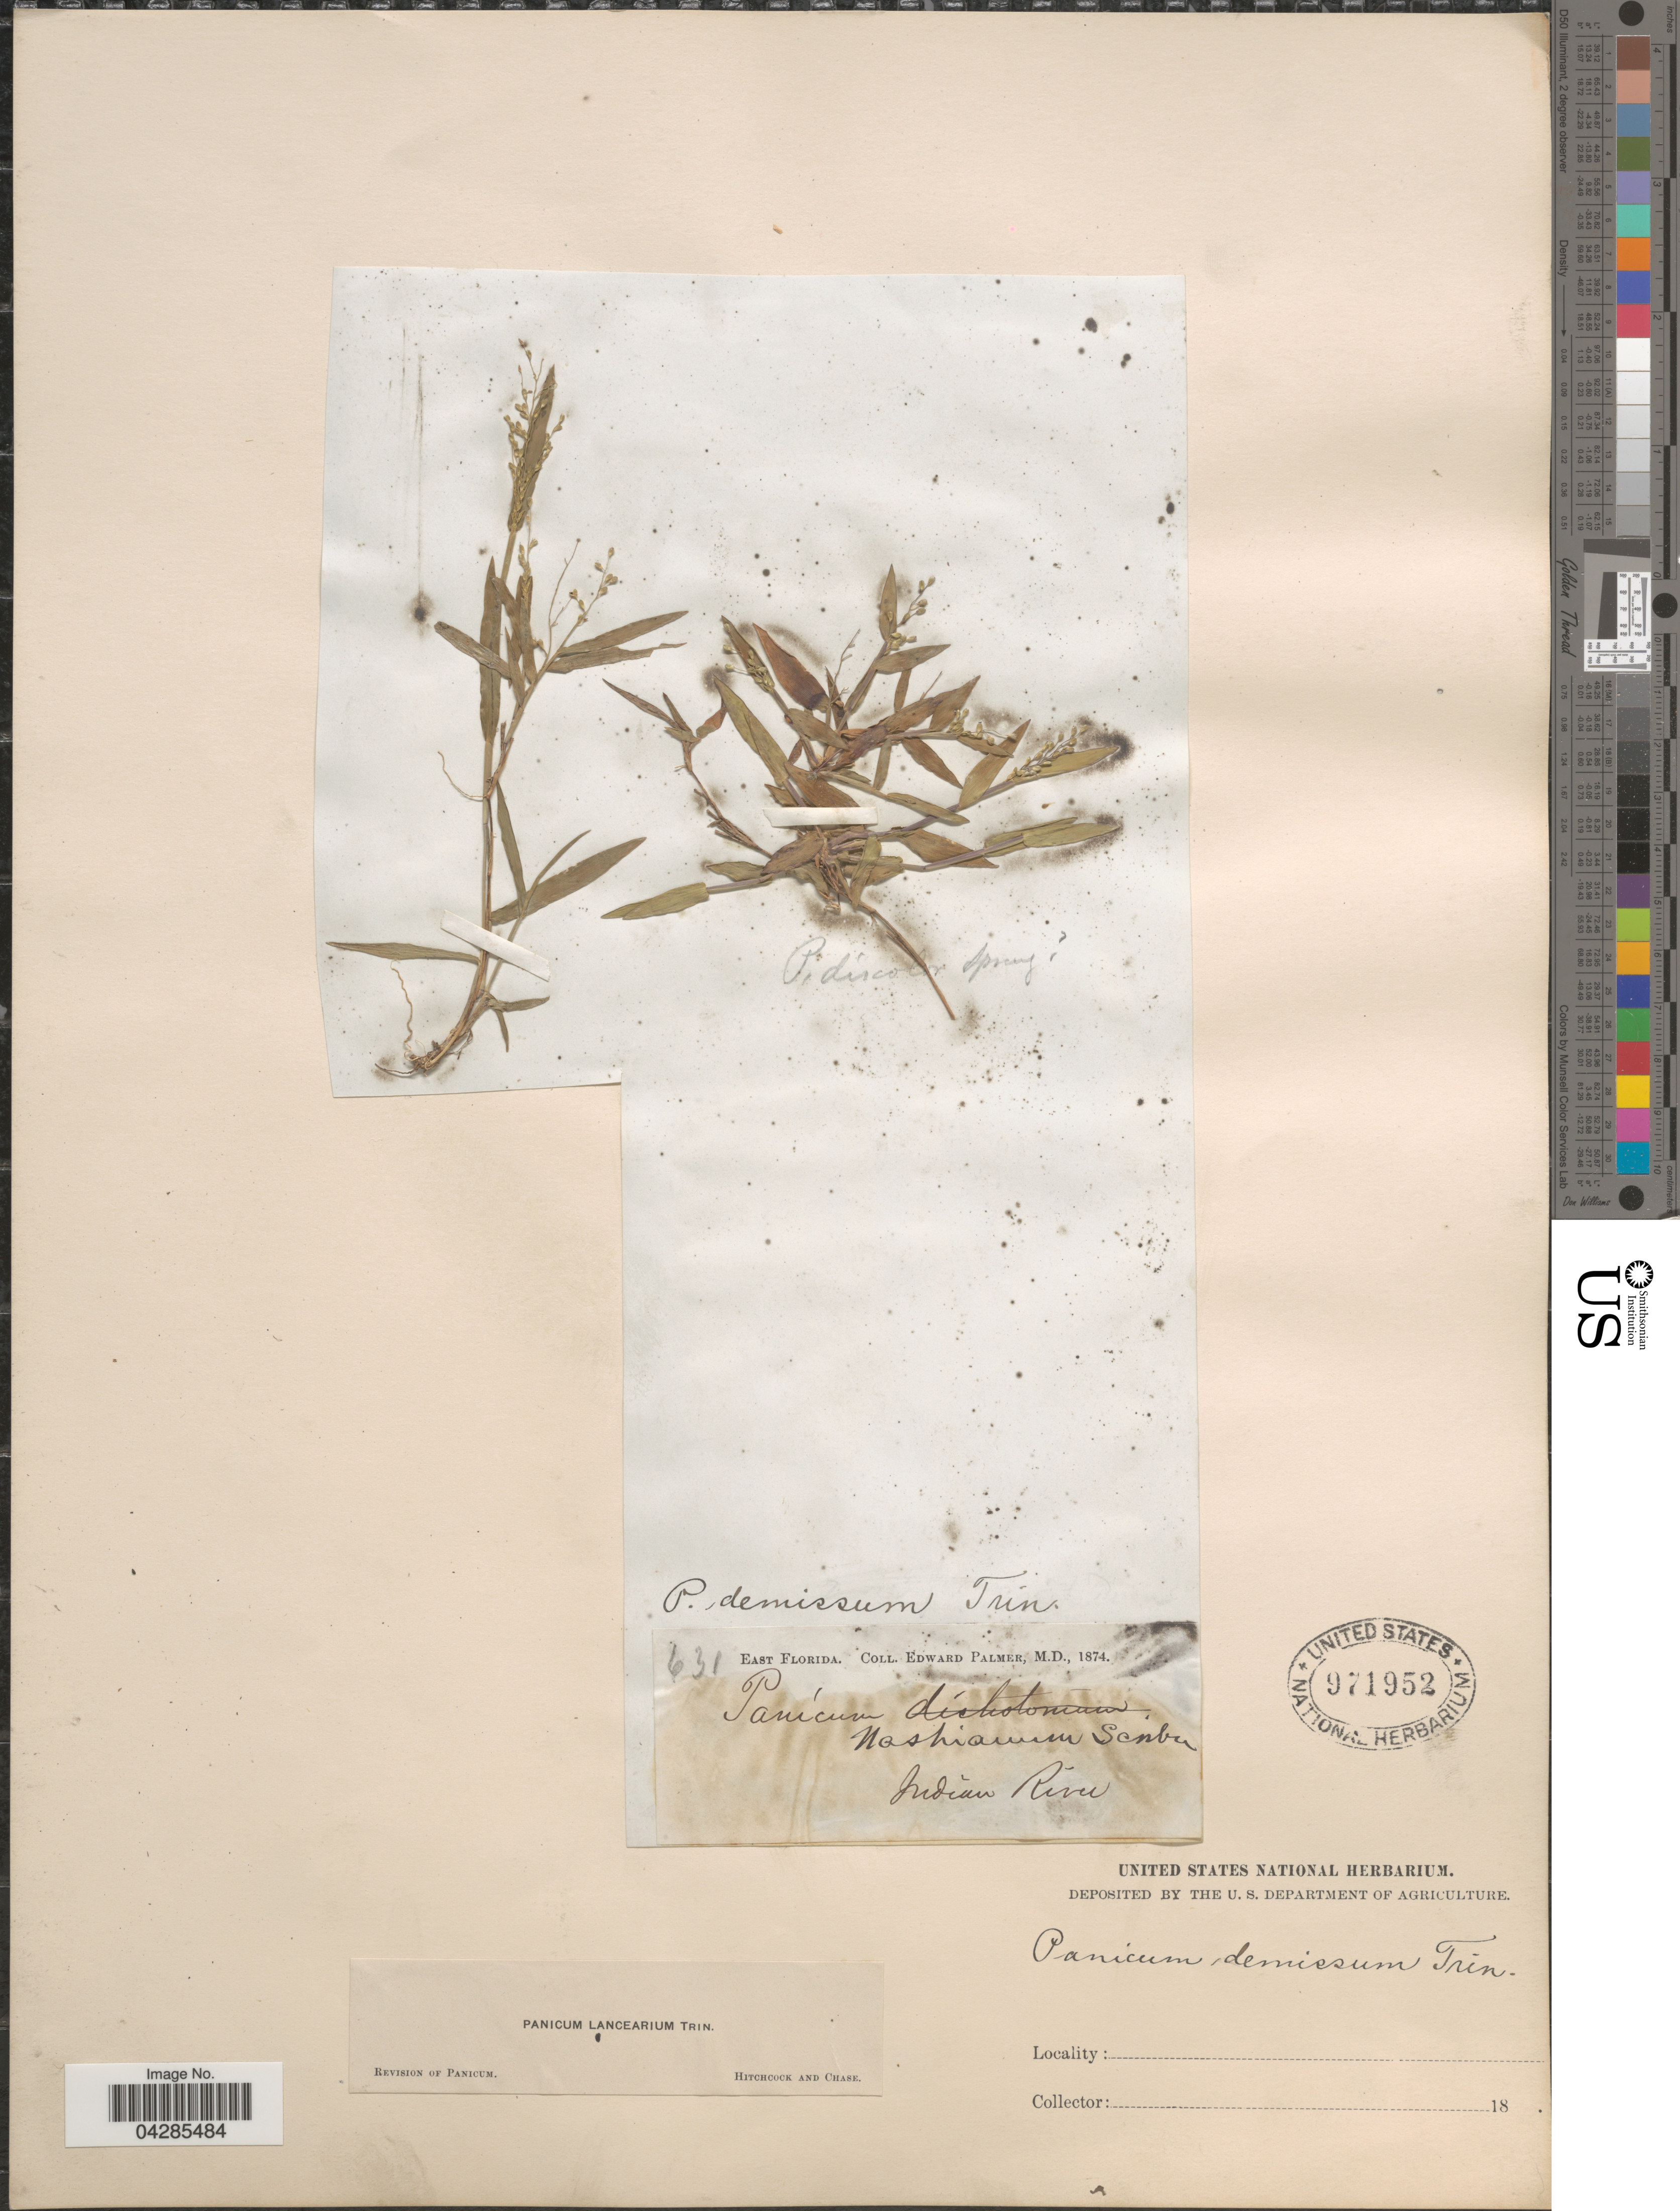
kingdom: Plantae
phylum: Tracheophyta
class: Liliopsida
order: Poales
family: Poaceae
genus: Dichanthelium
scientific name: Dichanthelium portoricense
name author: (Desv. ex Ham.) B.F. Hansen & Wunderlin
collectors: E. Palmer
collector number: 631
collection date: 1874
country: United States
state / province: Florida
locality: East Florida. Indian River.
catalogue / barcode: US 971952